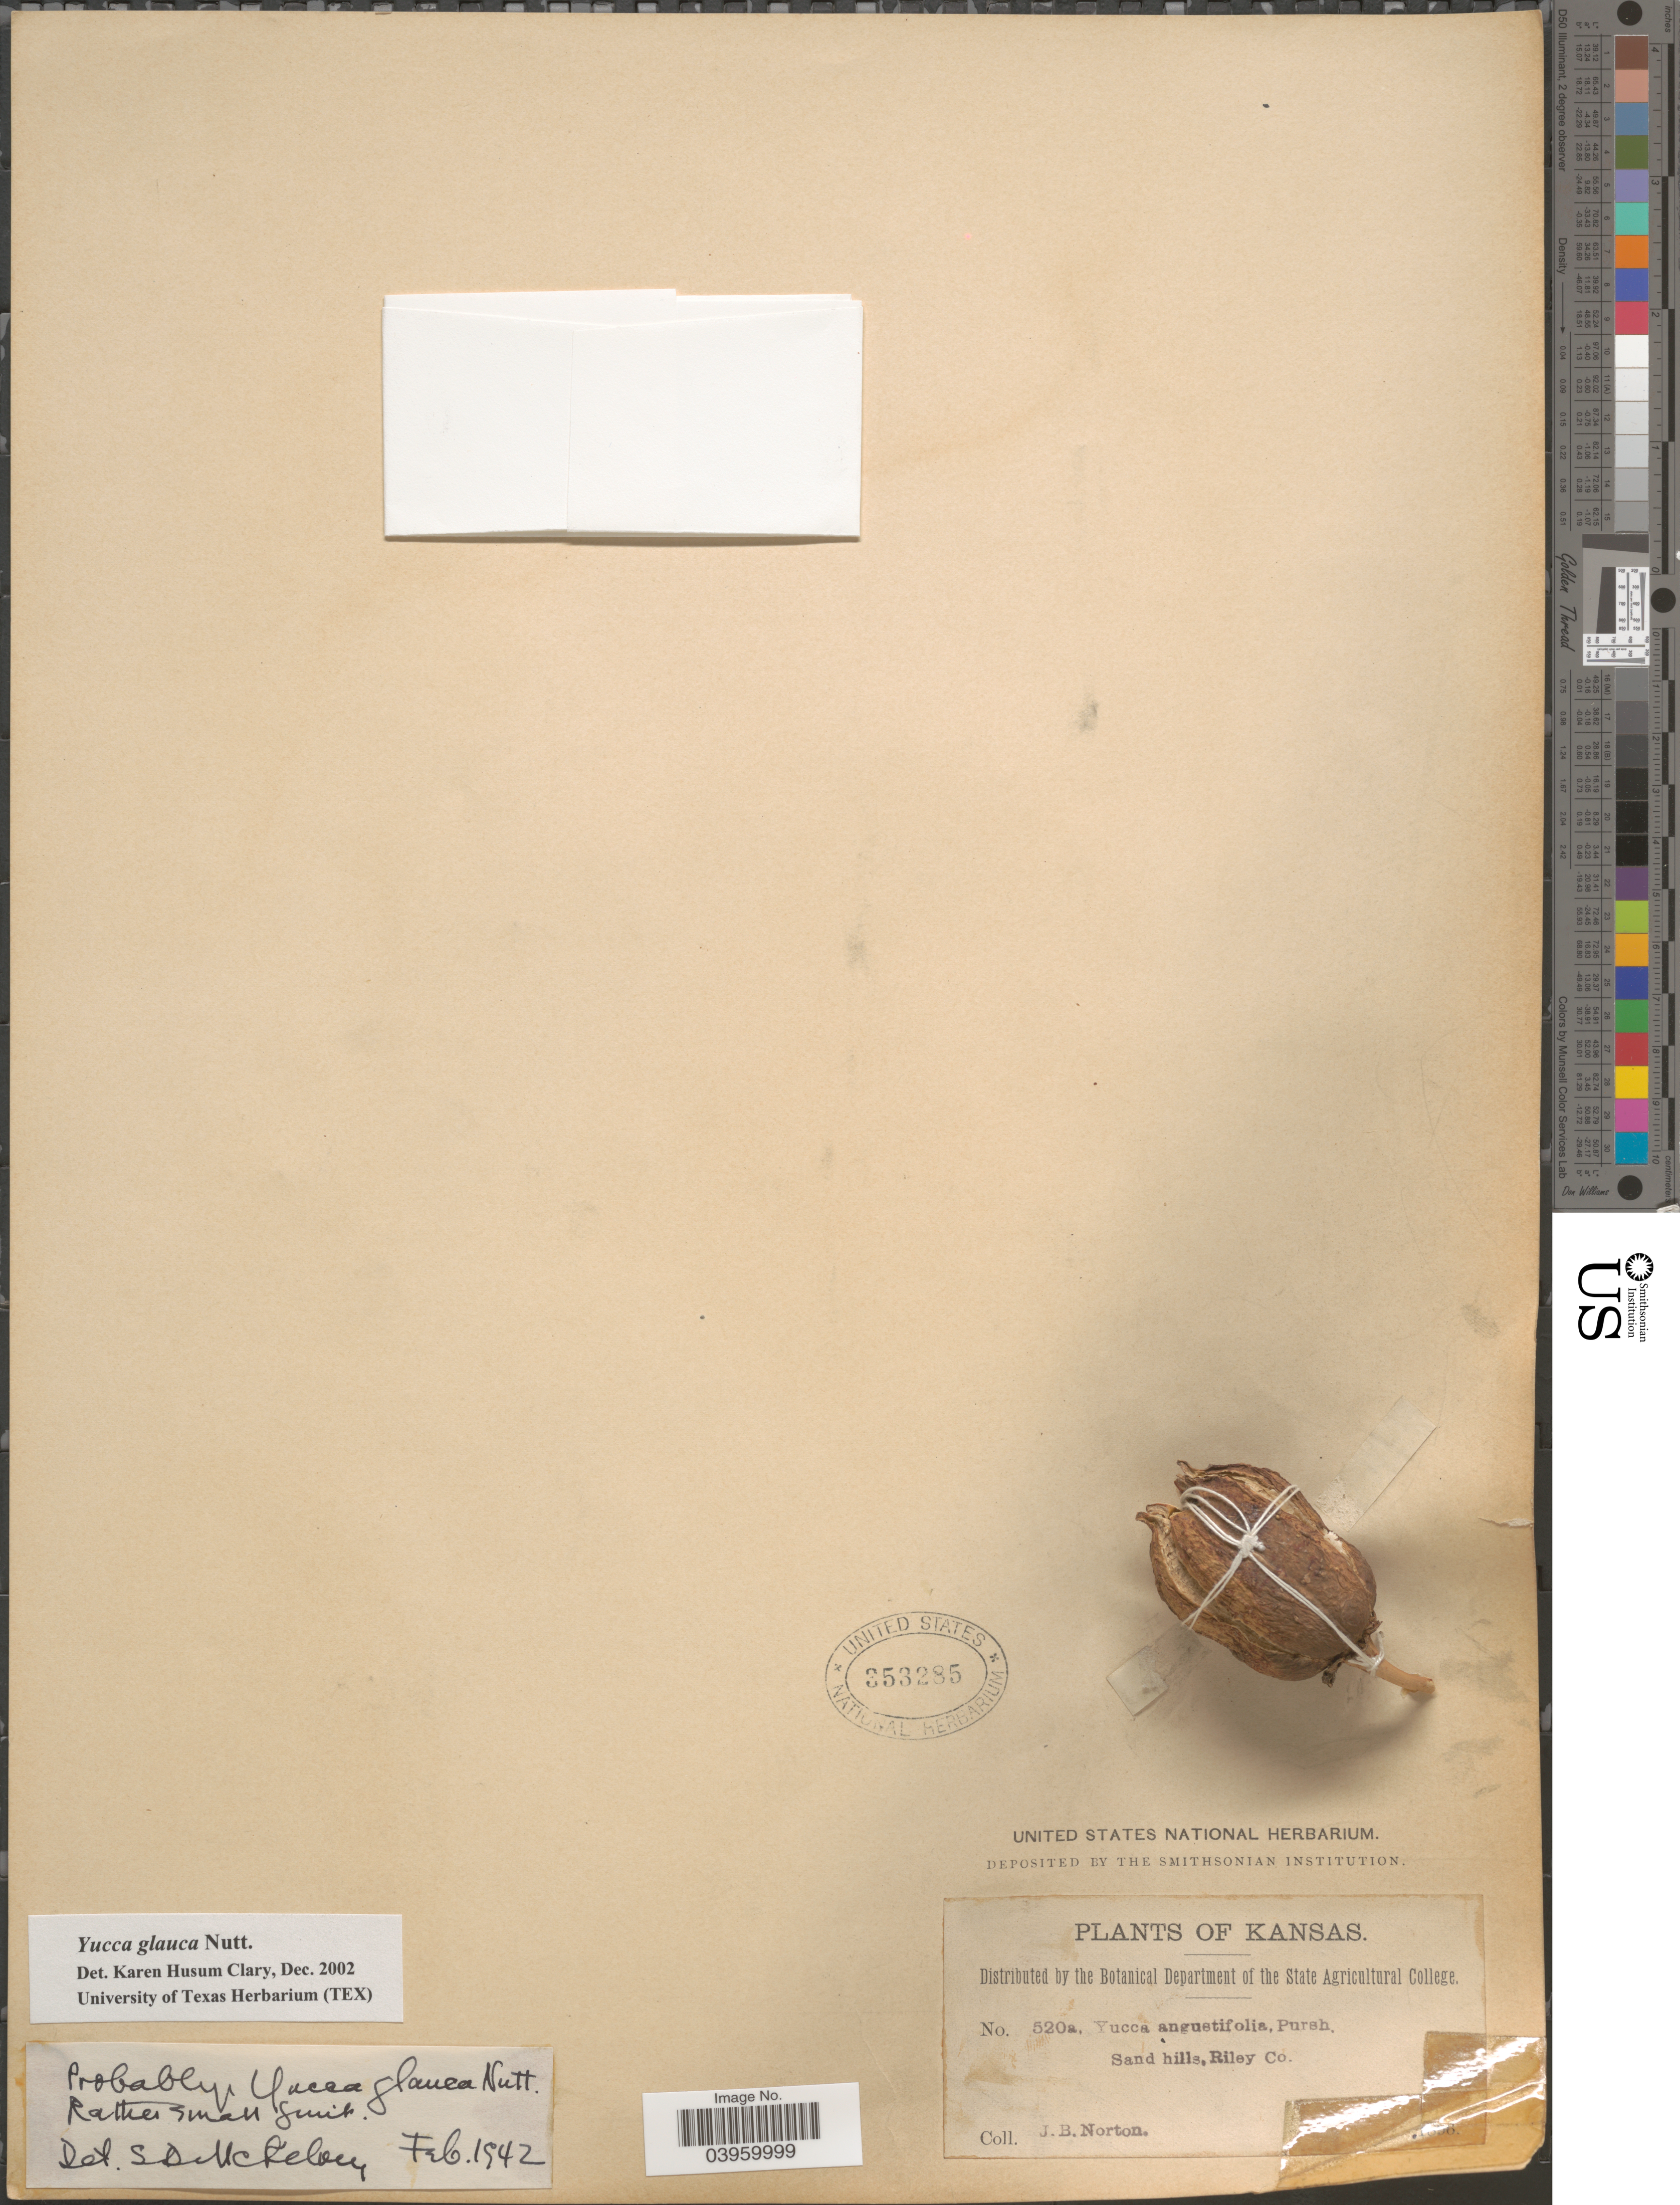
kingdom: Plantae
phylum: Tracheophyta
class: Liliopsida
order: Asparagales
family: Asparagaceae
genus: Yucca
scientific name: Yucca glauca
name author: Nutt.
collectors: J. B. Norton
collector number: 520a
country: United States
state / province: Kansas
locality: Sand hills, Riley Co.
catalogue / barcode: US 353285